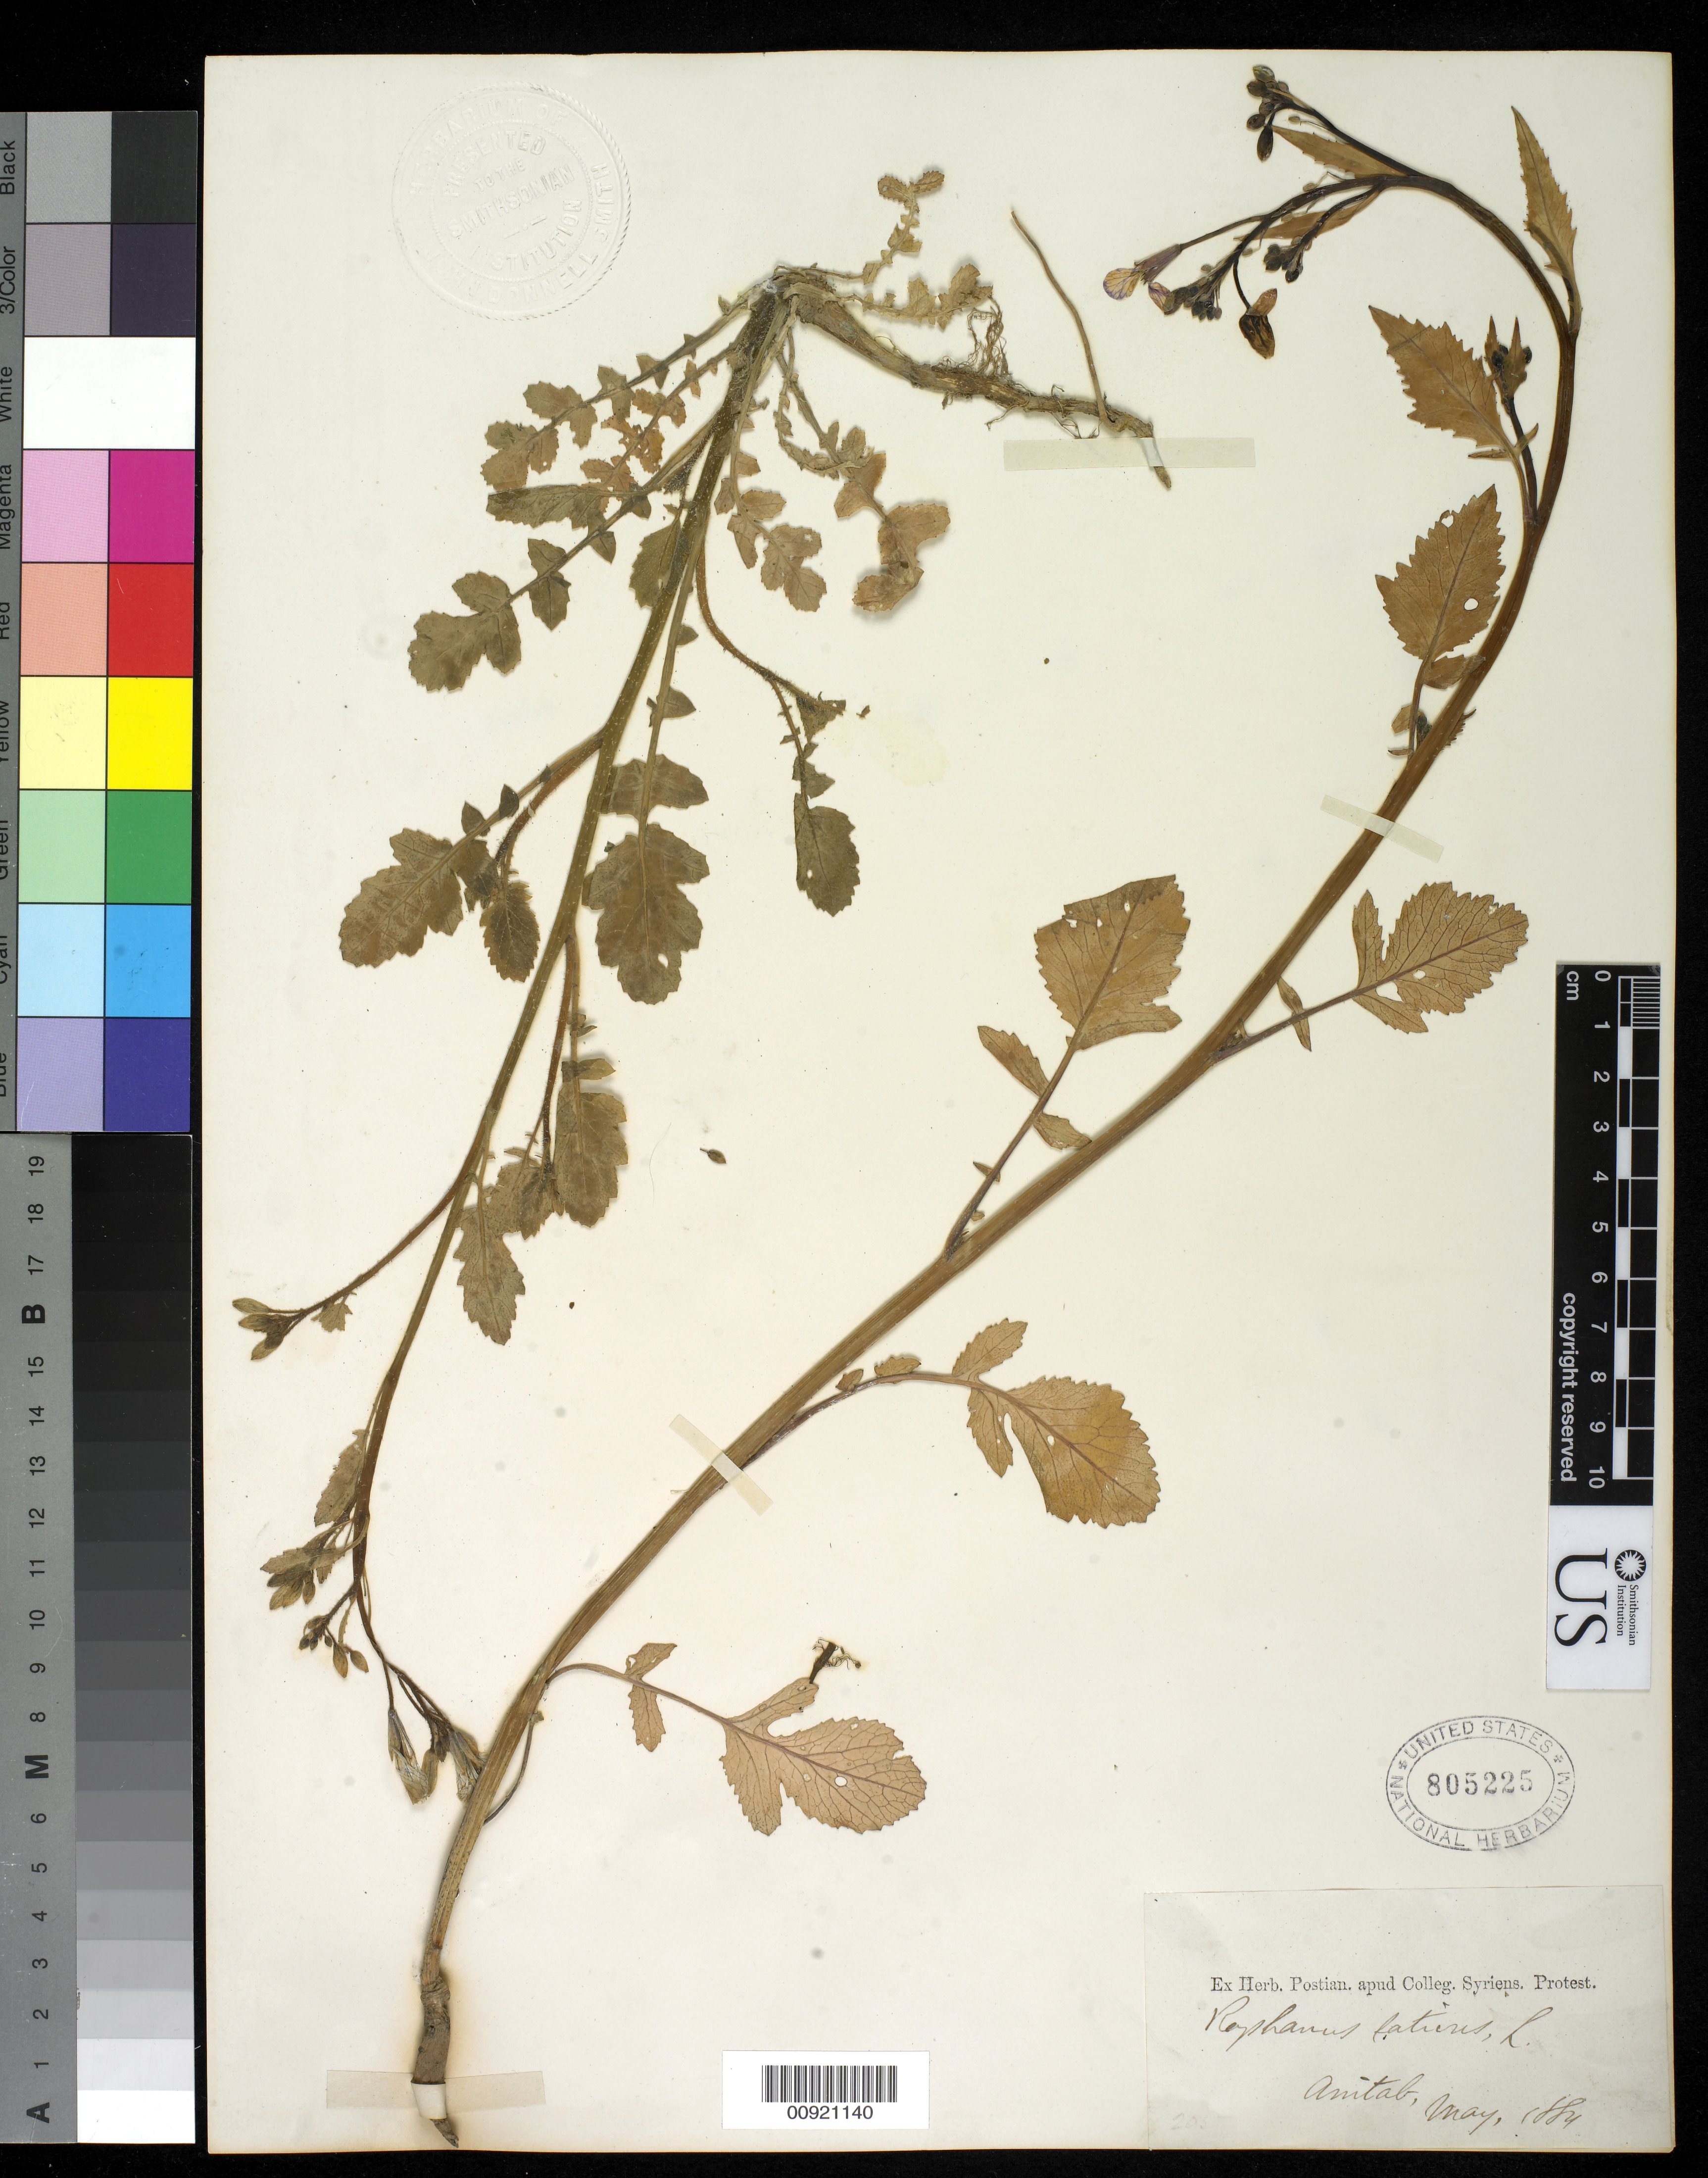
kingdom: Plantae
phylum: Tracheophyta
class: Magnoliopsida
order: Brassicales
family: Brassicaceae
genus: Raphanus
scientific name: Raphanus sativus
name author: L.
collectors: -. Postian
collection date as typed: May 1884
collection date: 1884-05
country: Syria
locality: A[rn]itab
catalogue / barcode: US 805225